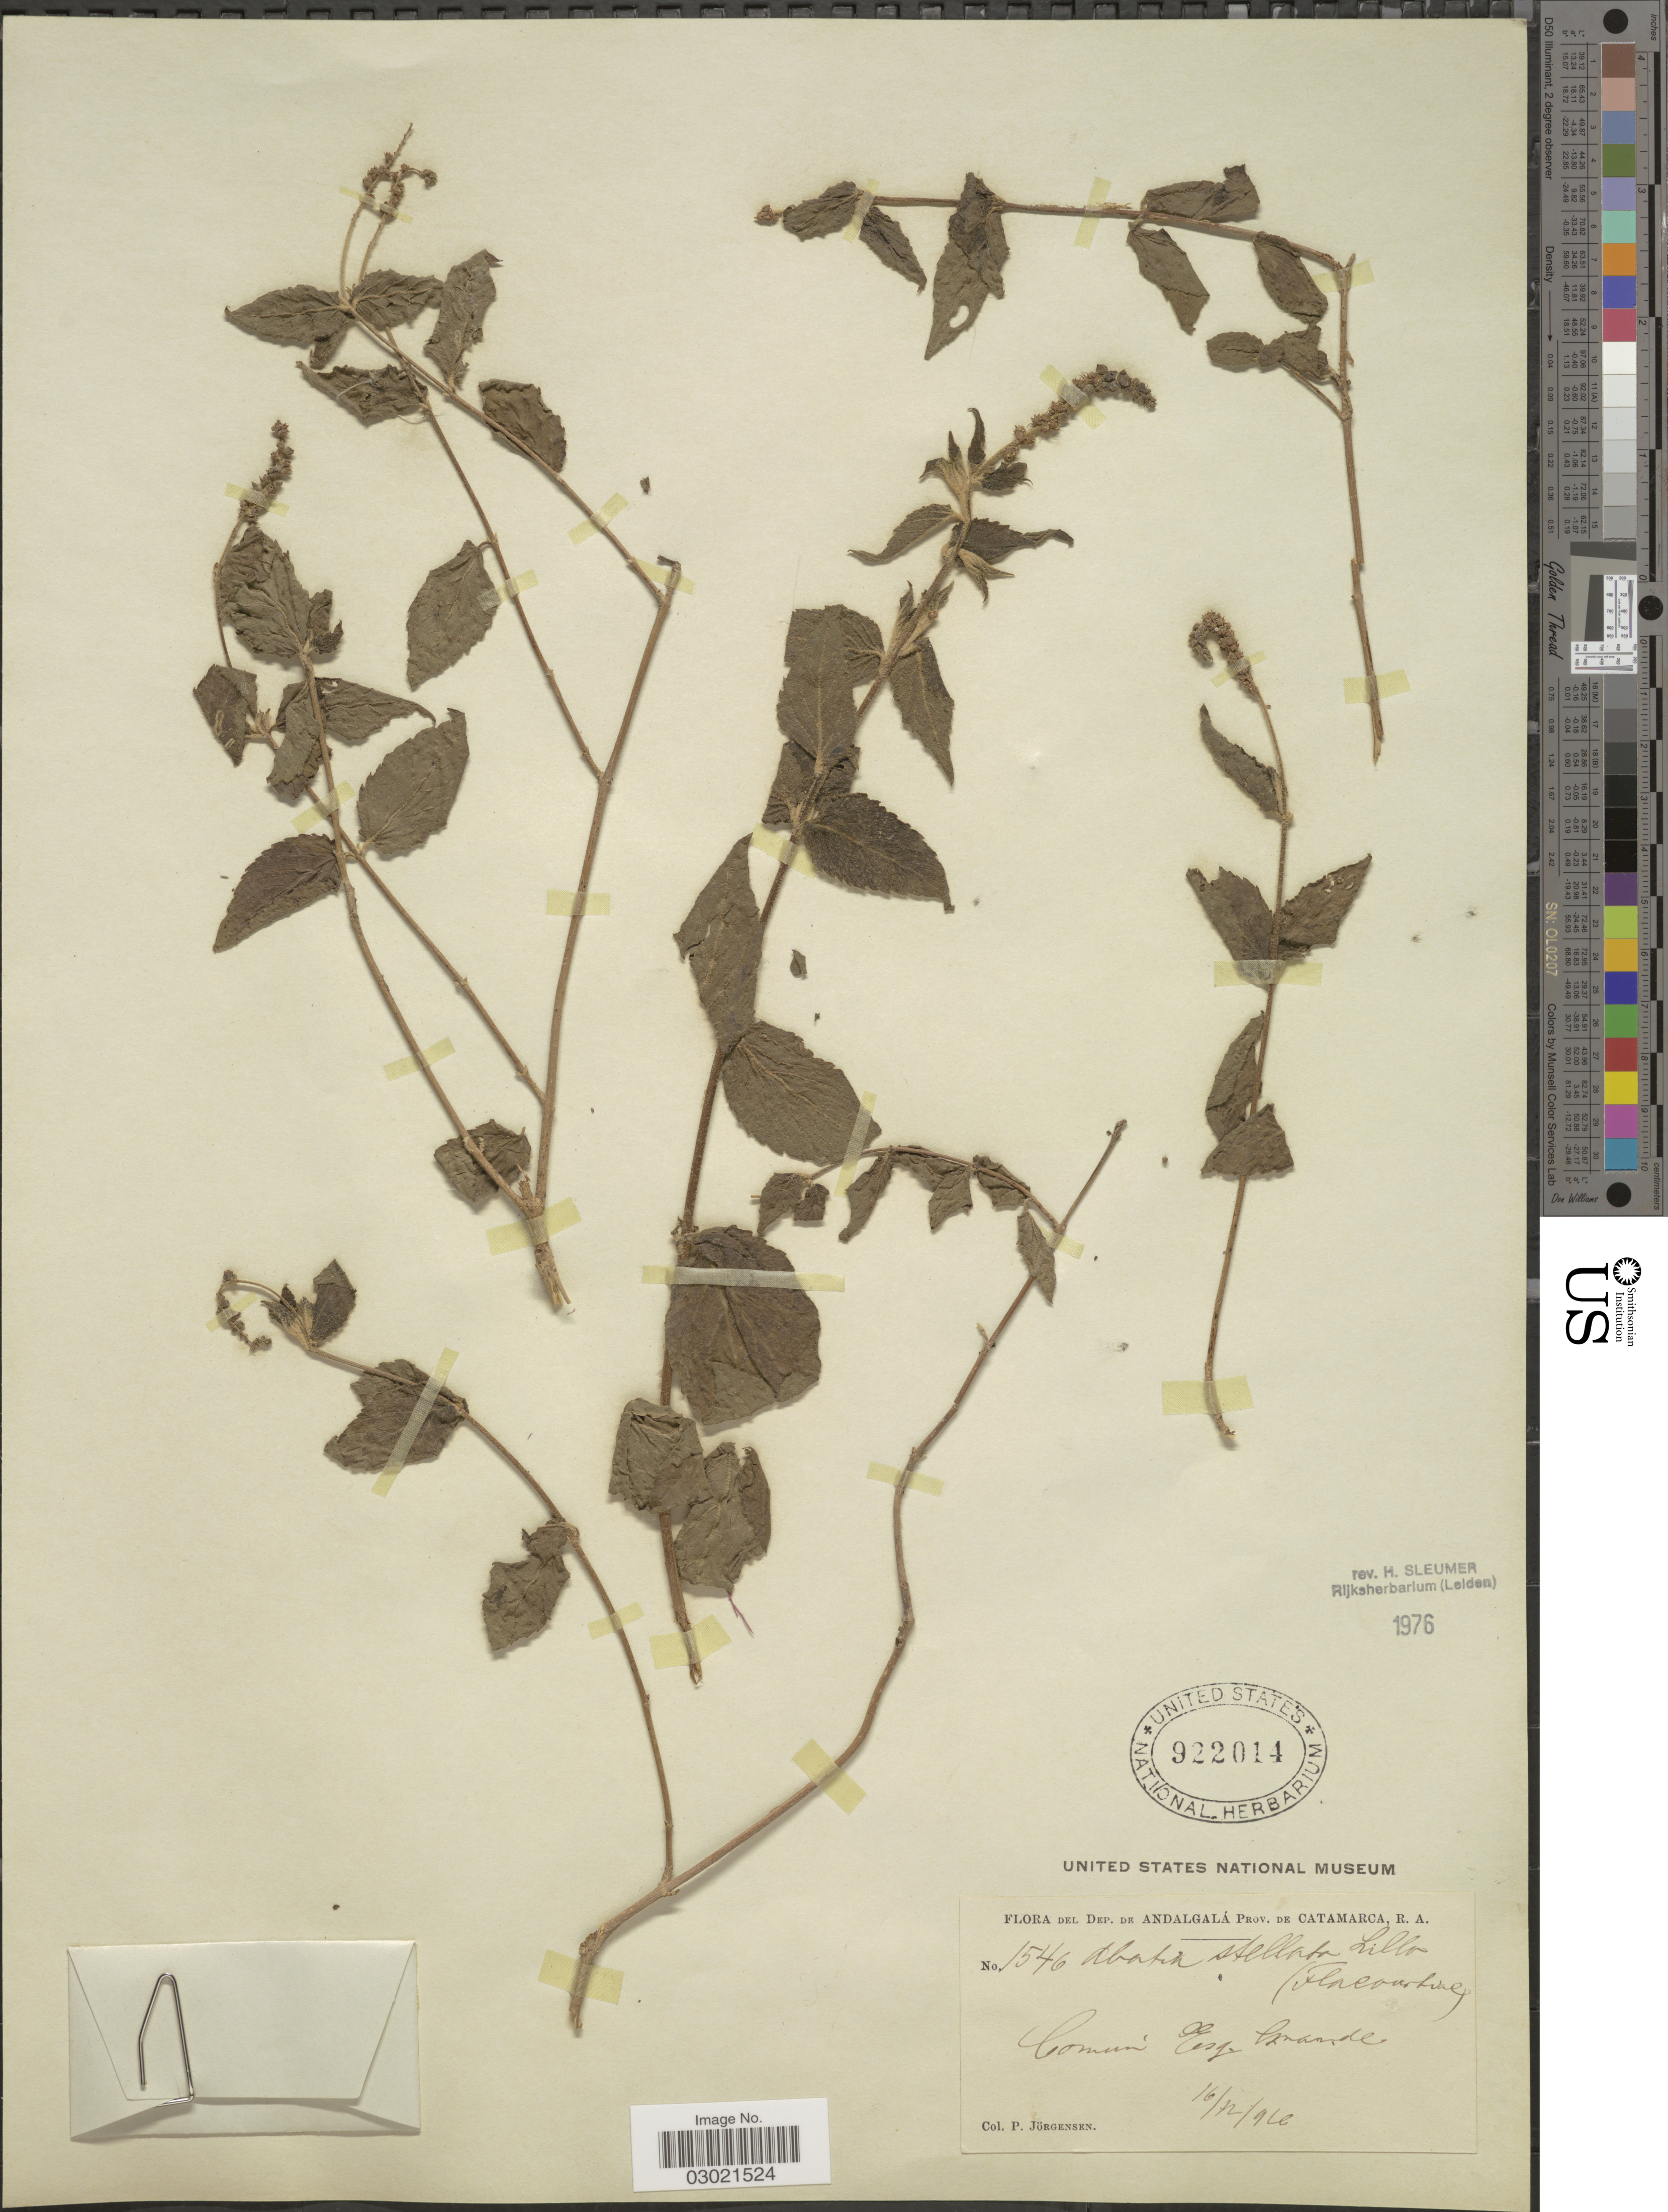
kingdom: Plantae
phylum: Tracheophyta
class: Magnoliopsida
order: Malpighiales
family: Salicaceae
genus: Abatia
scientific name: Abatia stellata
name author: Lillo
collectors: P. Jörgensen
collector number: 1546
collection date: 1916-12-16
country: Argentina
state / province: Catamarca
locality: Dep. de Andalgalá Prov. de Catamarca. Común Esq. Comande.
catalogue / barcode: US 922014